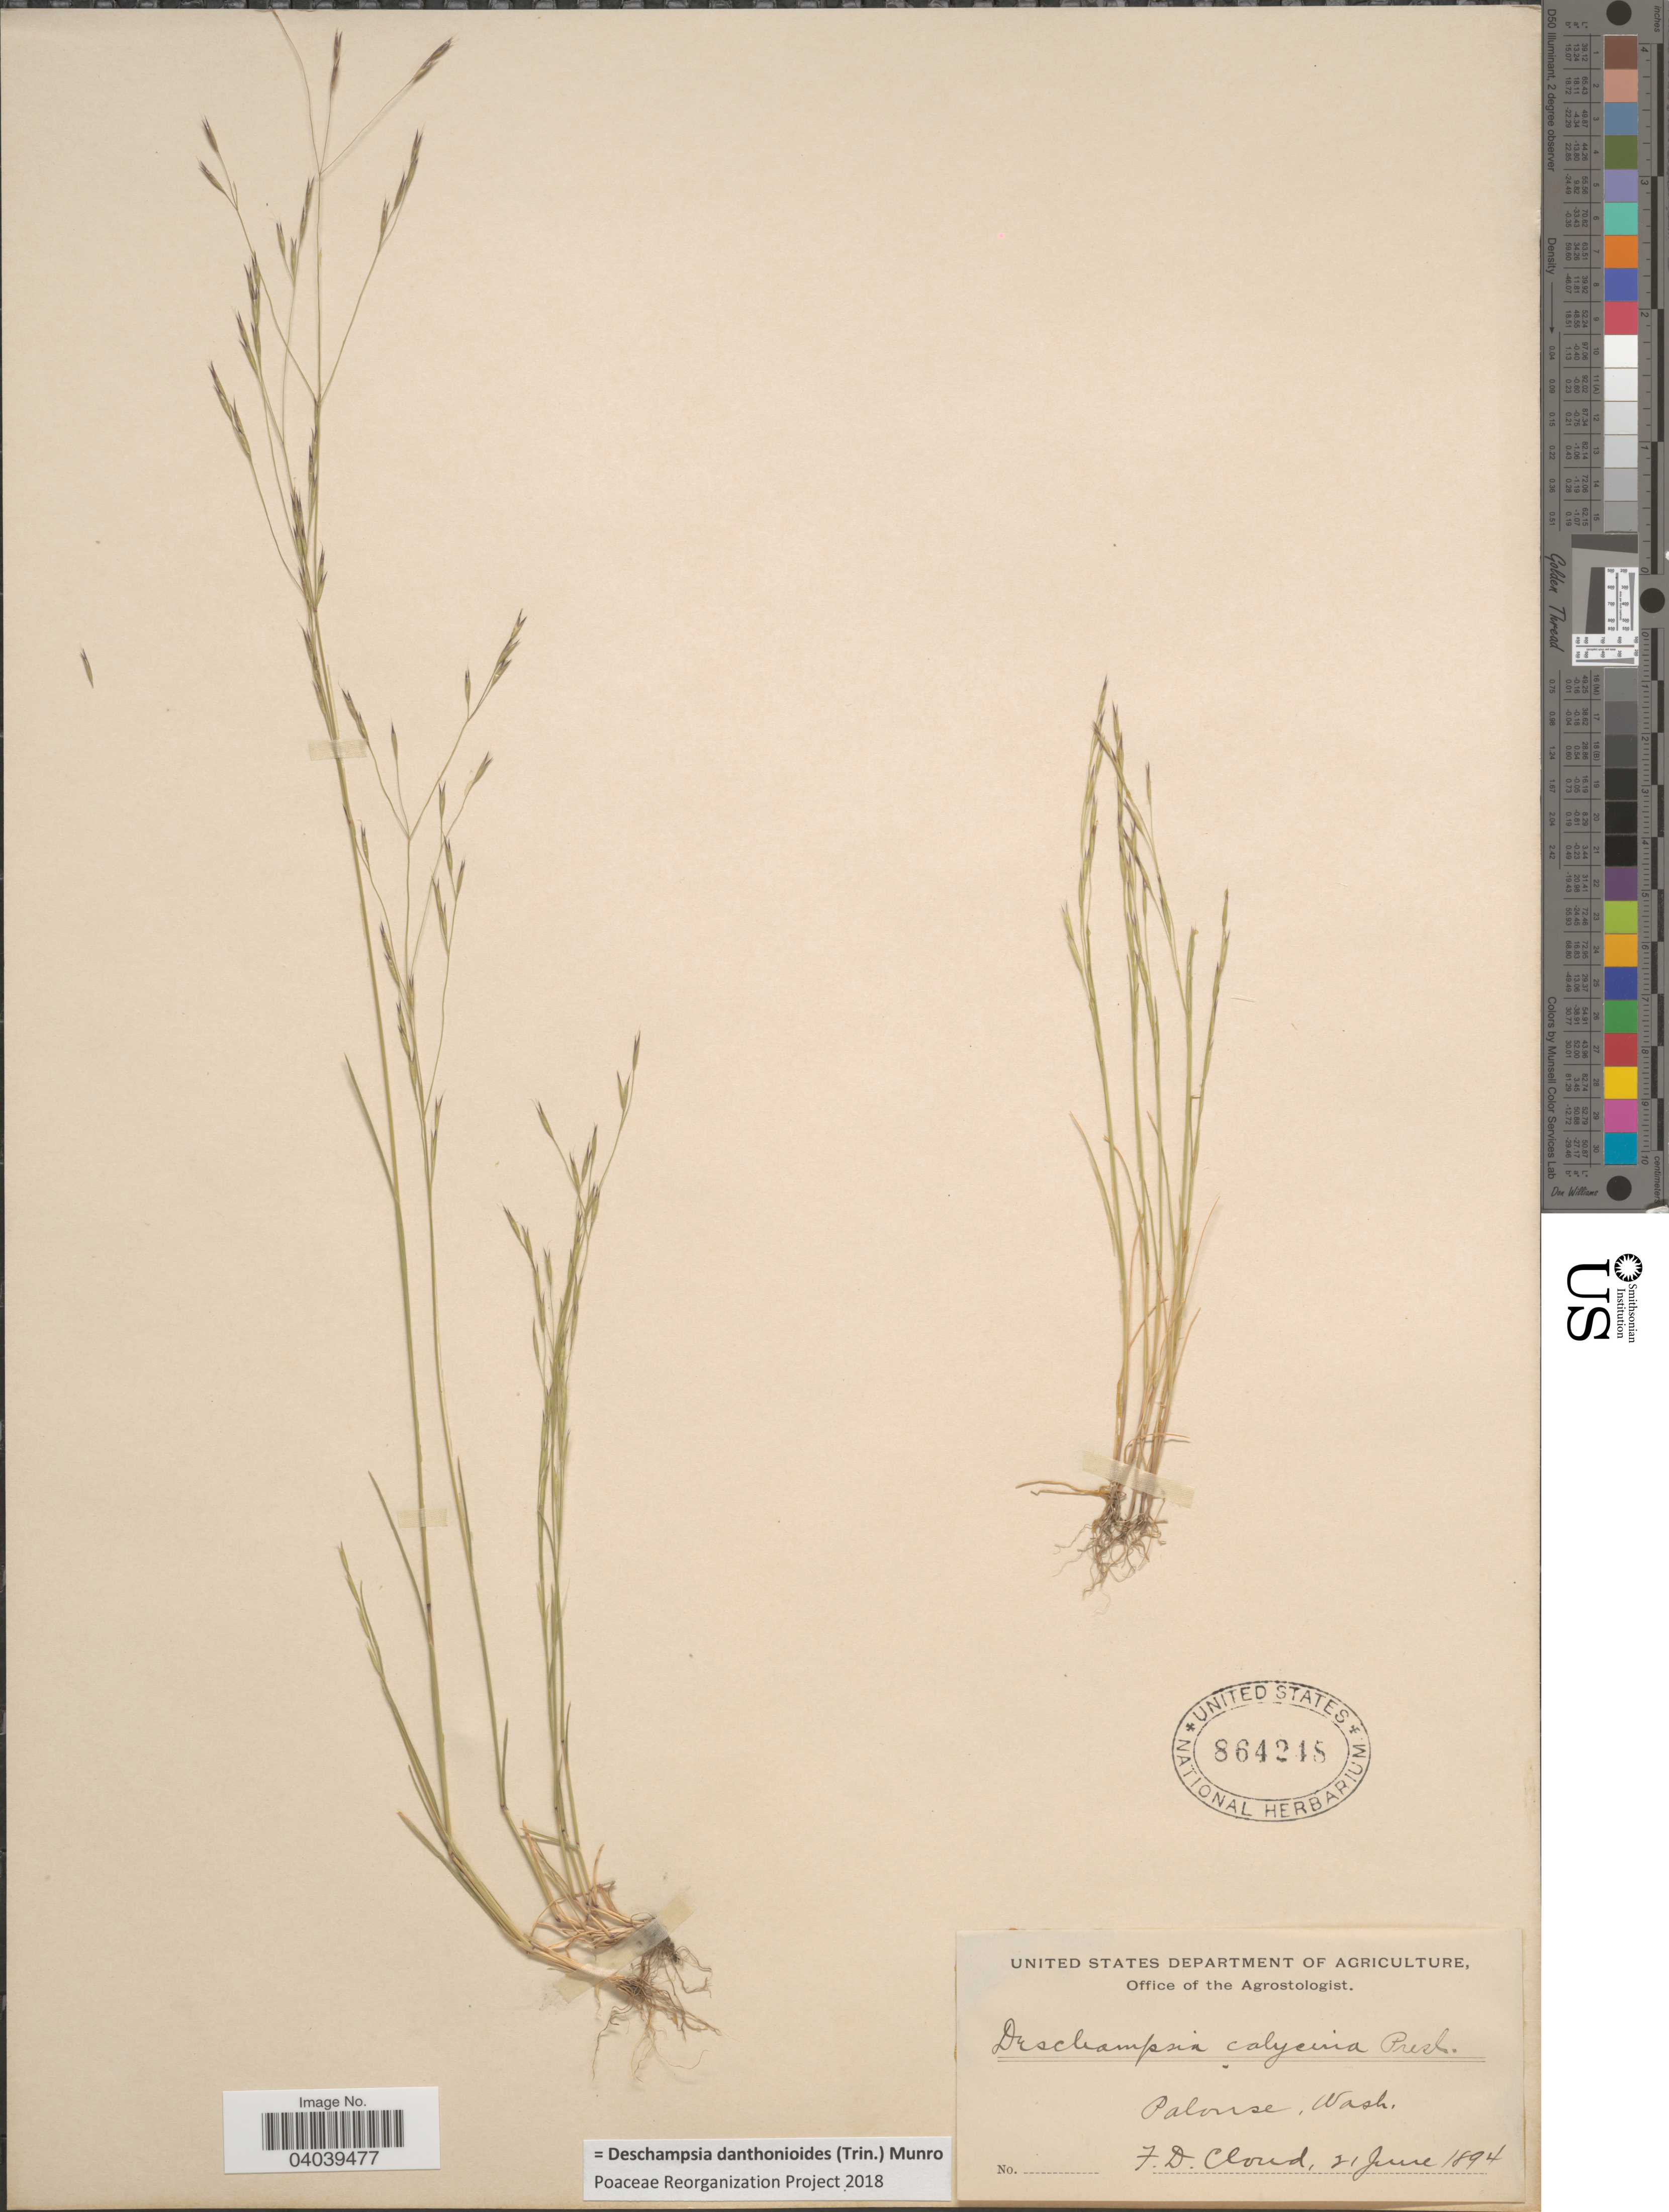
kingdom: Plantae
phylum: Tracheophyta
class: Liliopsida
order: Poales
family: Poaceae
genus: Deschampsia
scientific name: Deschampsia danthonioides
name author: (Trin.) Munro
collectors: F. Cloud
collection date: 1894-06-21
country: United States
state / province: Washington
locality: Palouse.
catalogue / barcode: US 864248